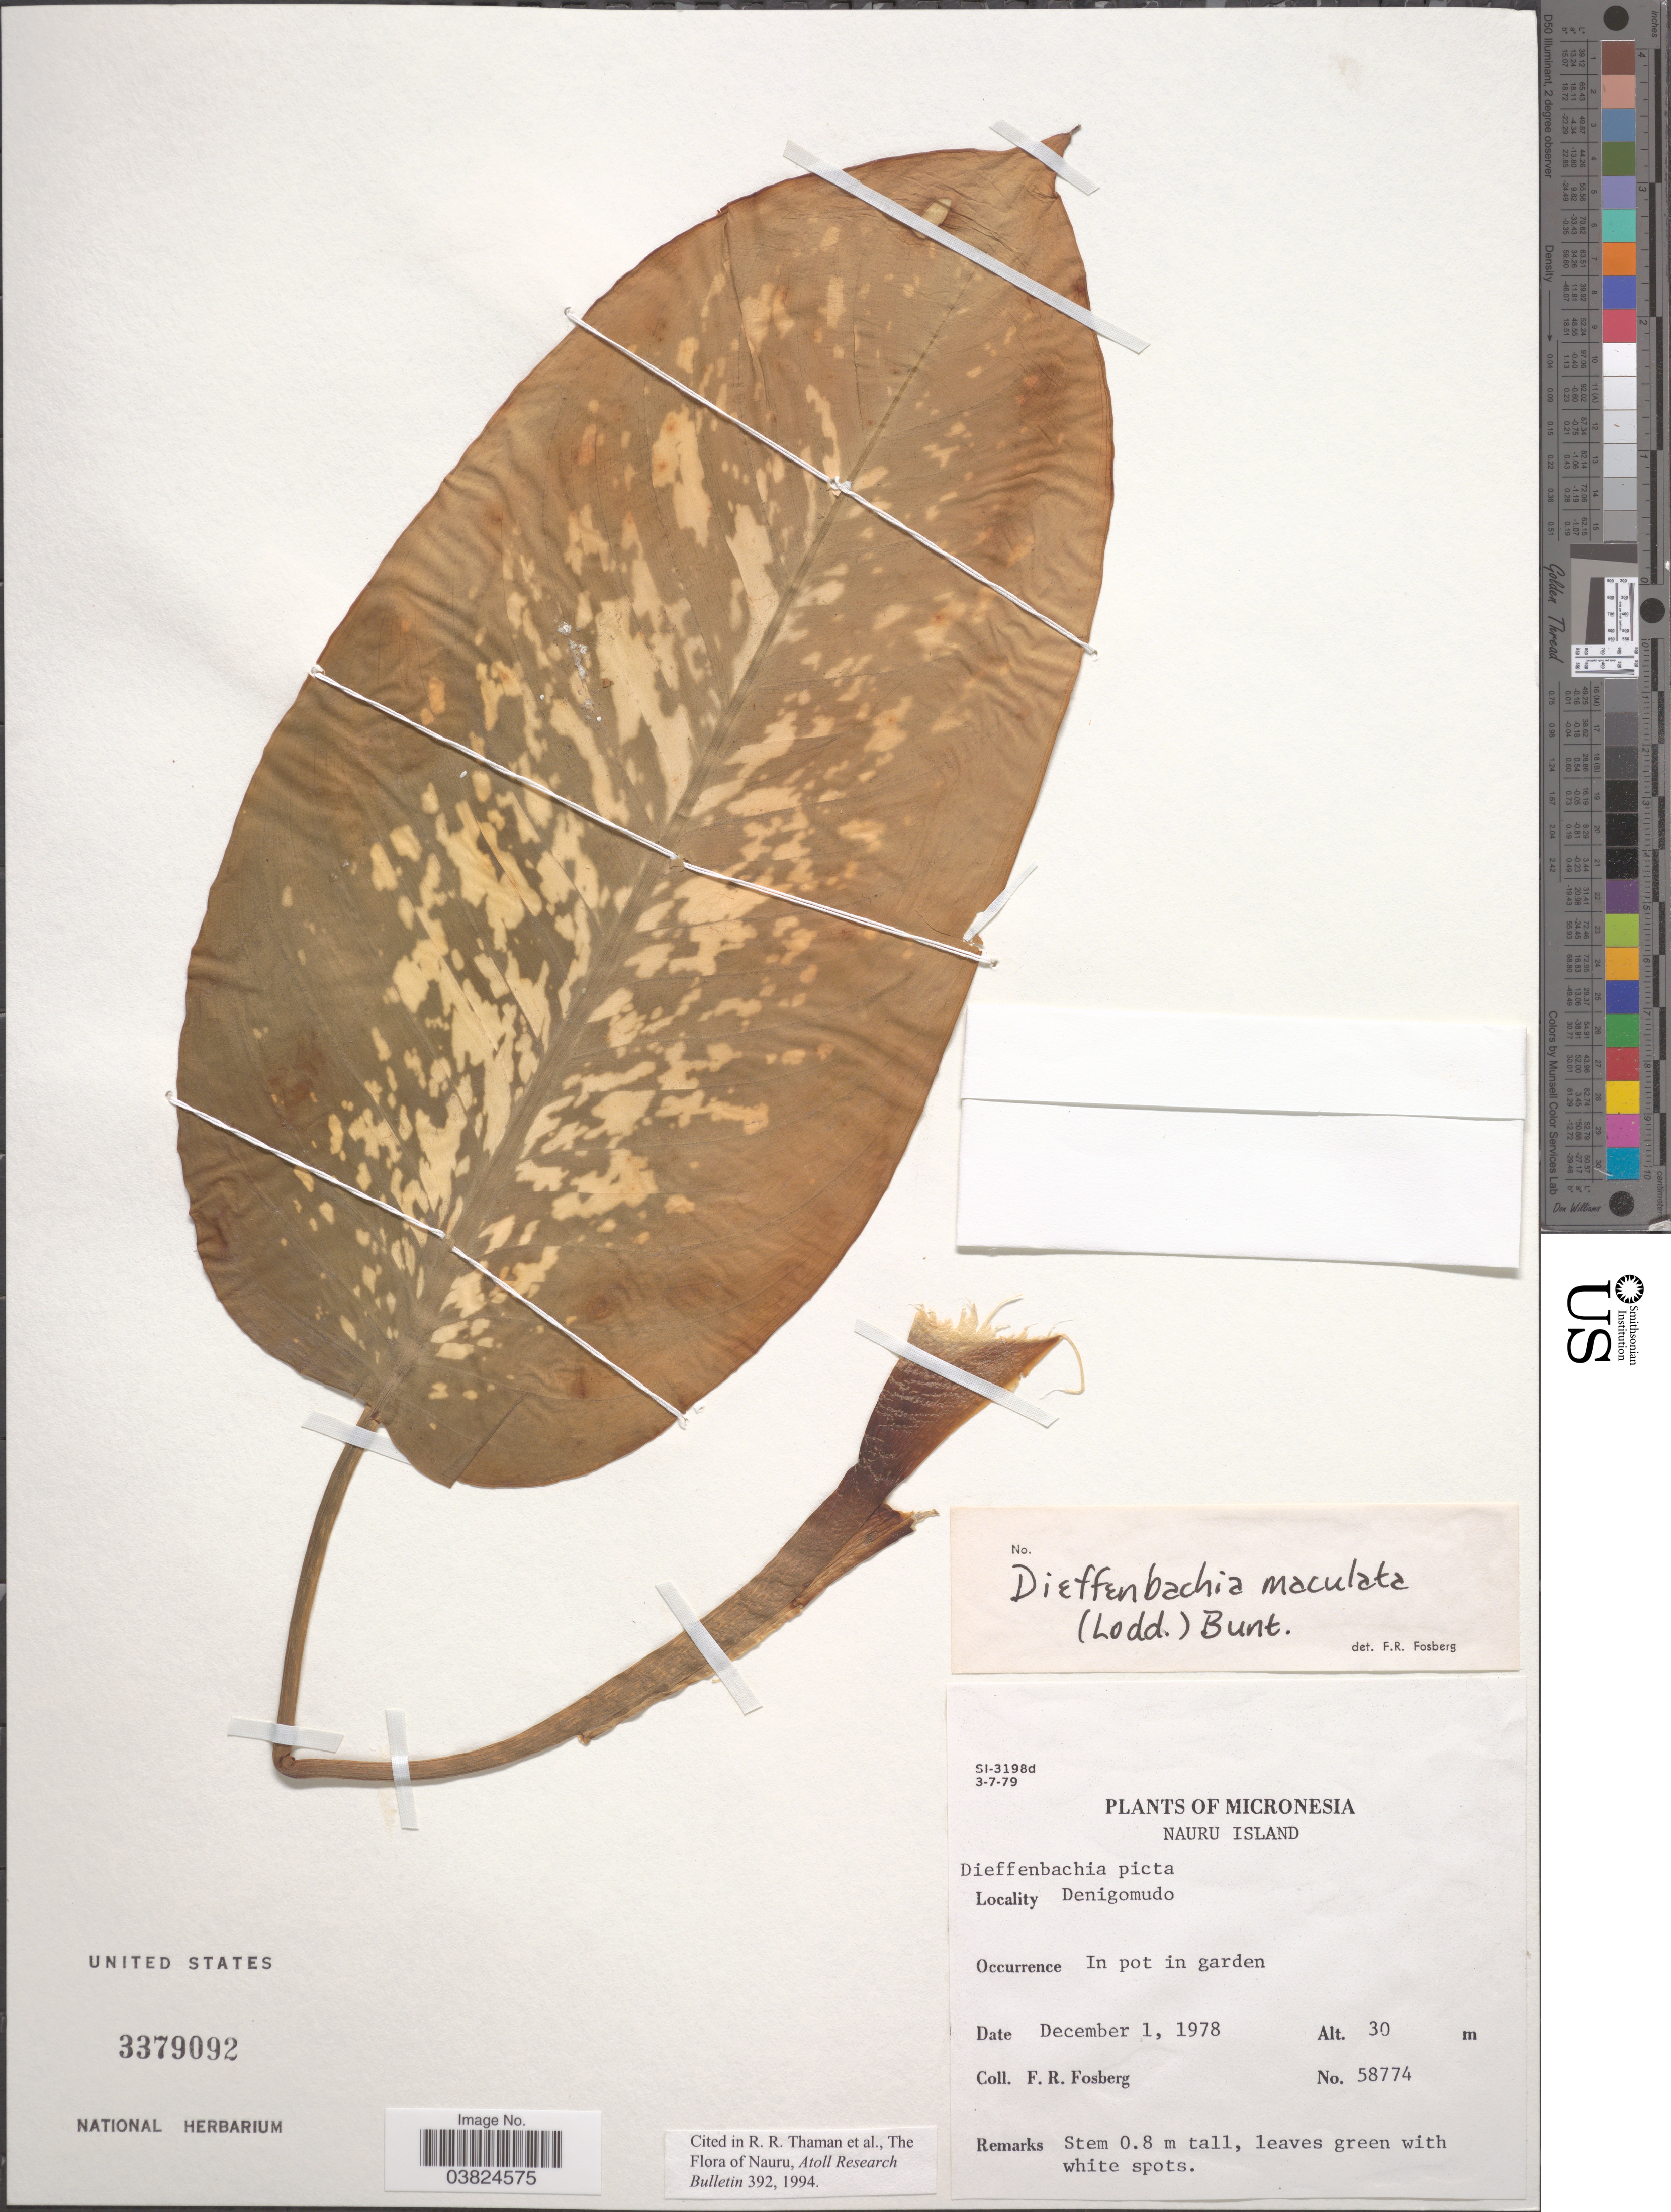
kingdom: Plantae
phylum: Tracheophyta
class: Liliopsida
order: Alismatales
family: Araceae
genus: Dieffenbachia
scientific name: Dieffenbachia seguine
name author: (Jacq.) Schott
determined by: Wagner, W. L., (BOT), Smithsonian Institution - National Museum of Natural History (UNITED STATES)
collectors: F. R. Fosberg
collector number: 58774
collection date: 1978-12-01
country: Nauru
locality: Micronesia. Nauru Islands. Denigmudo.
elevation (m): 30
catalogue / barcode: US 3379092